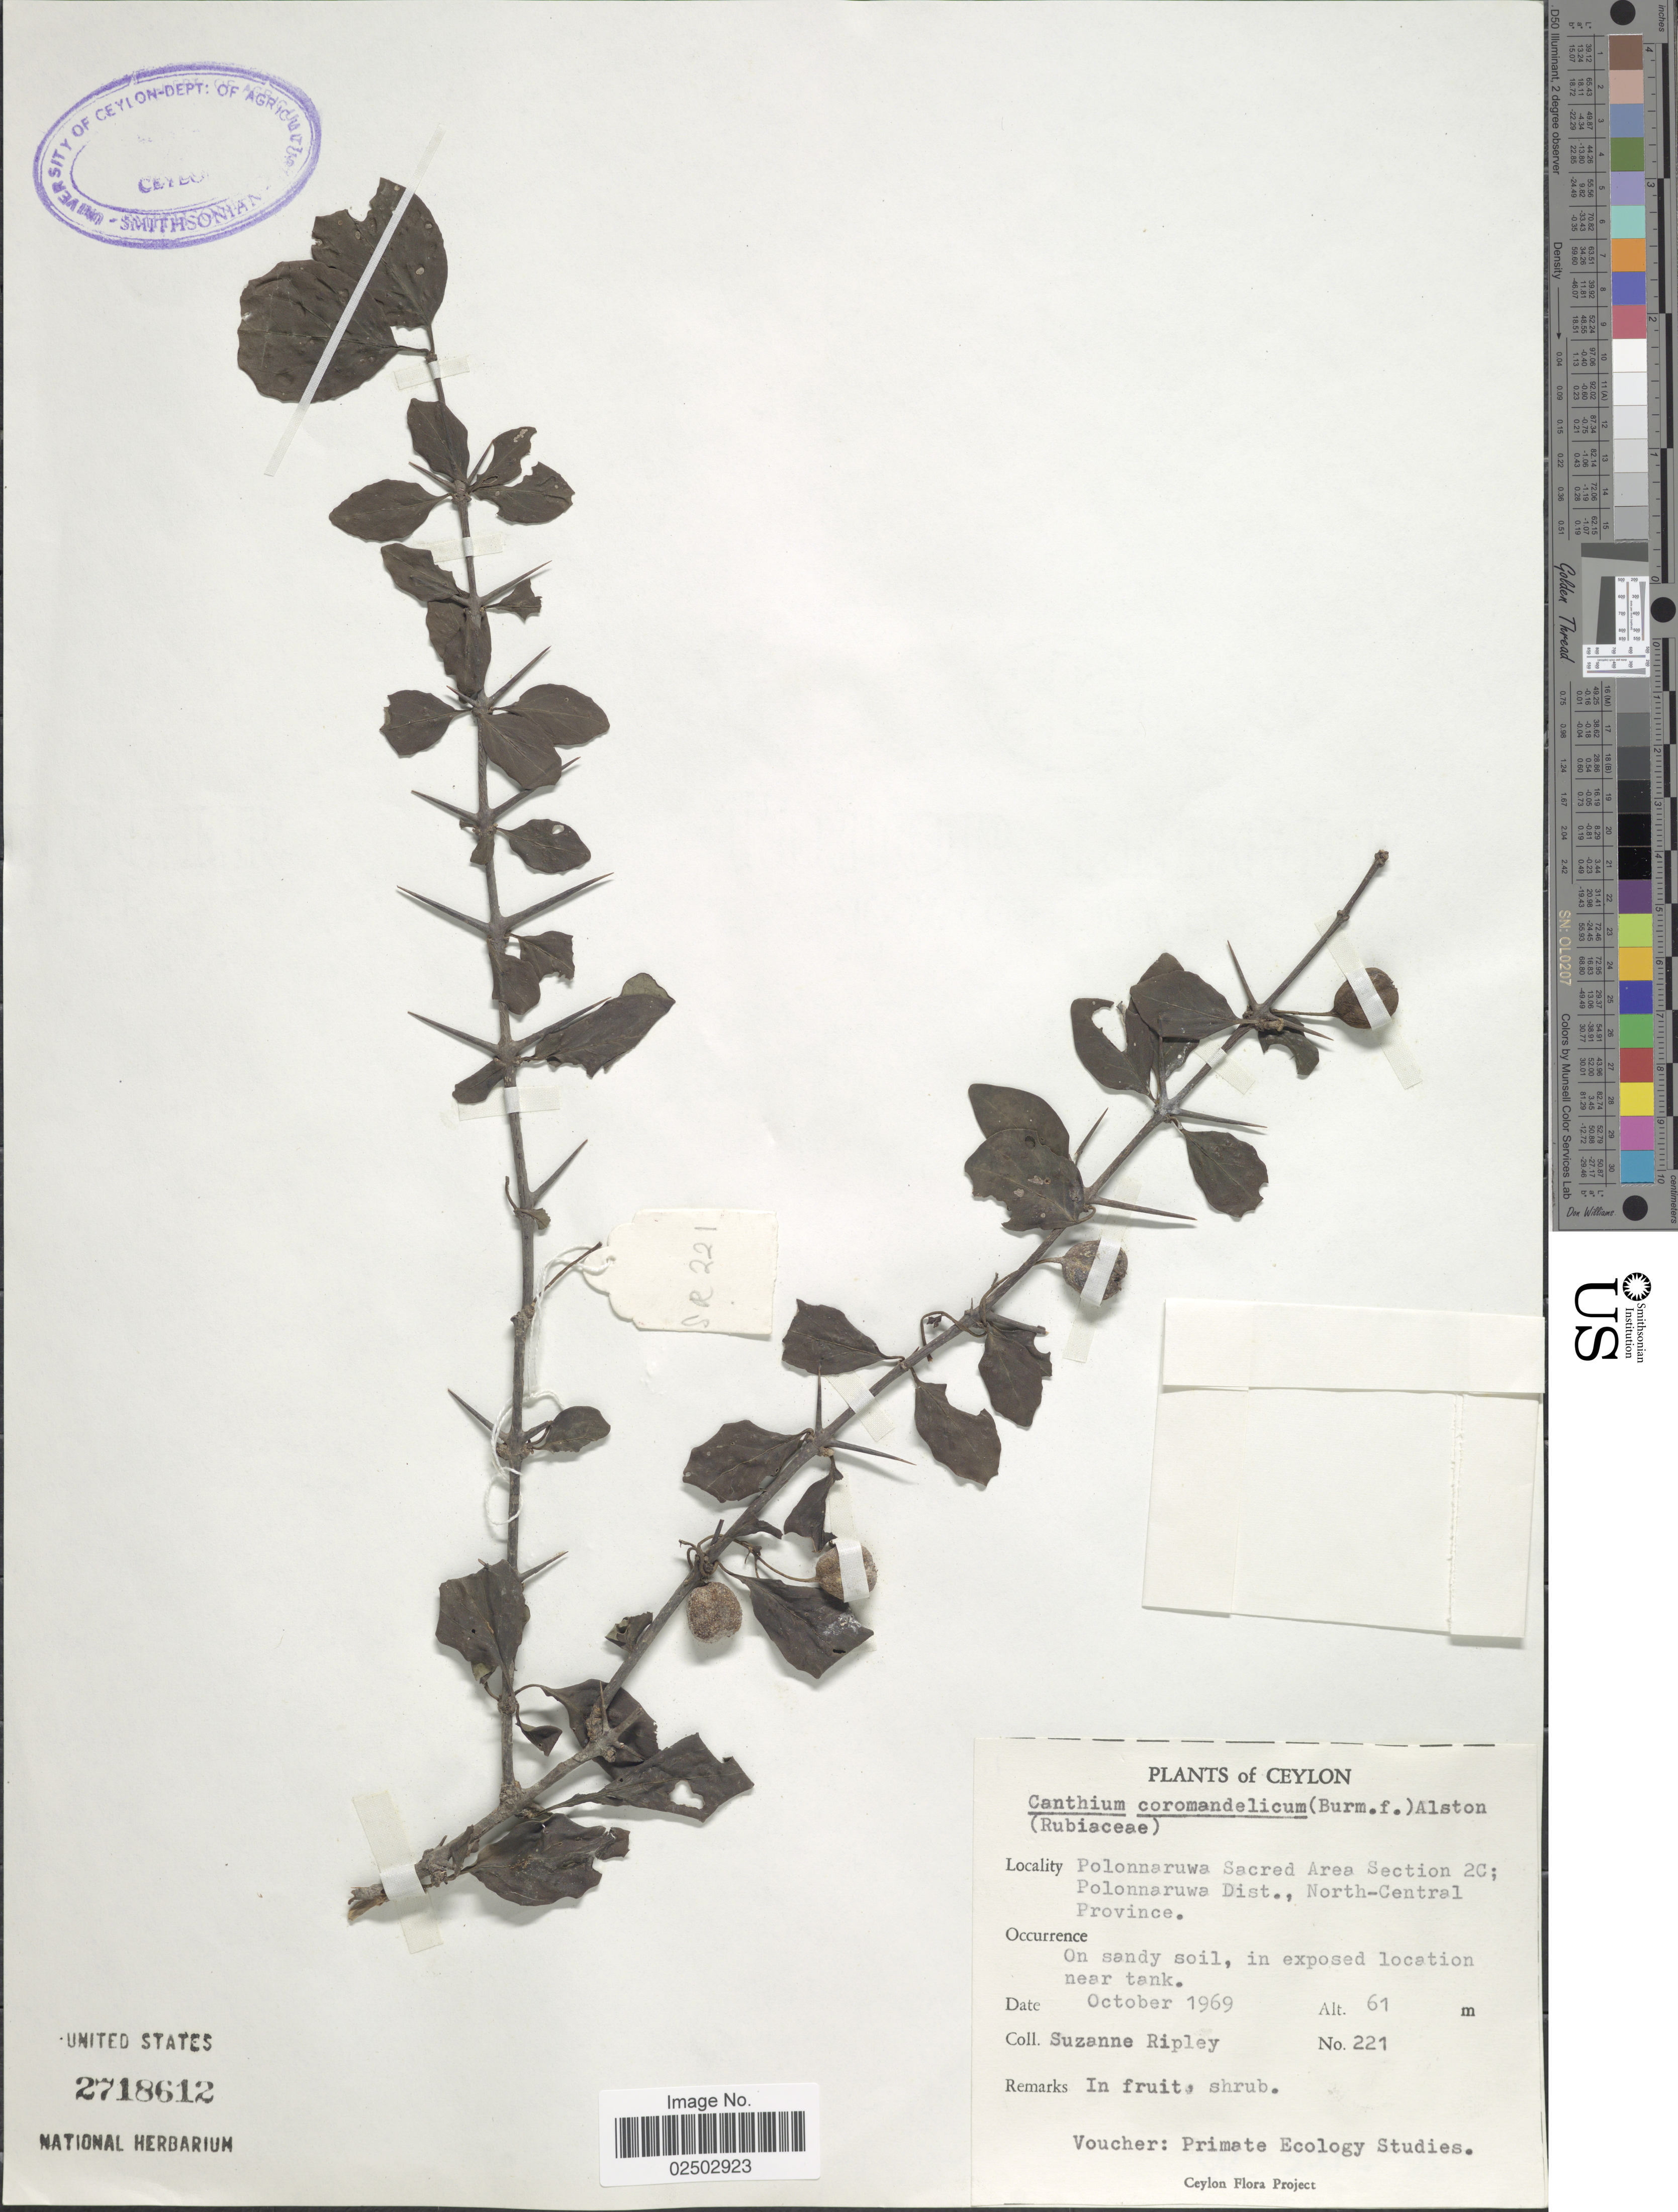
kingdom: Plantae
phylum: Tracheophyta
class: Magnoliopsida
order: Gentianales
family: Rubiaceae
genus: Canthium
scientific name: Canthium coromandelicum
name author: (Burm. f.) Alston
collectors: S. Ripley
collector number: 221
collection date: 1969-10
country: Sri Lanka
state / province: North Central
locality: Ceylon, Polonnaruwa Sacred Area Section 2C, Polonnaruwa Dist., North-Central Province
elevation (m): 61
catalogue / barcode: US 2718612